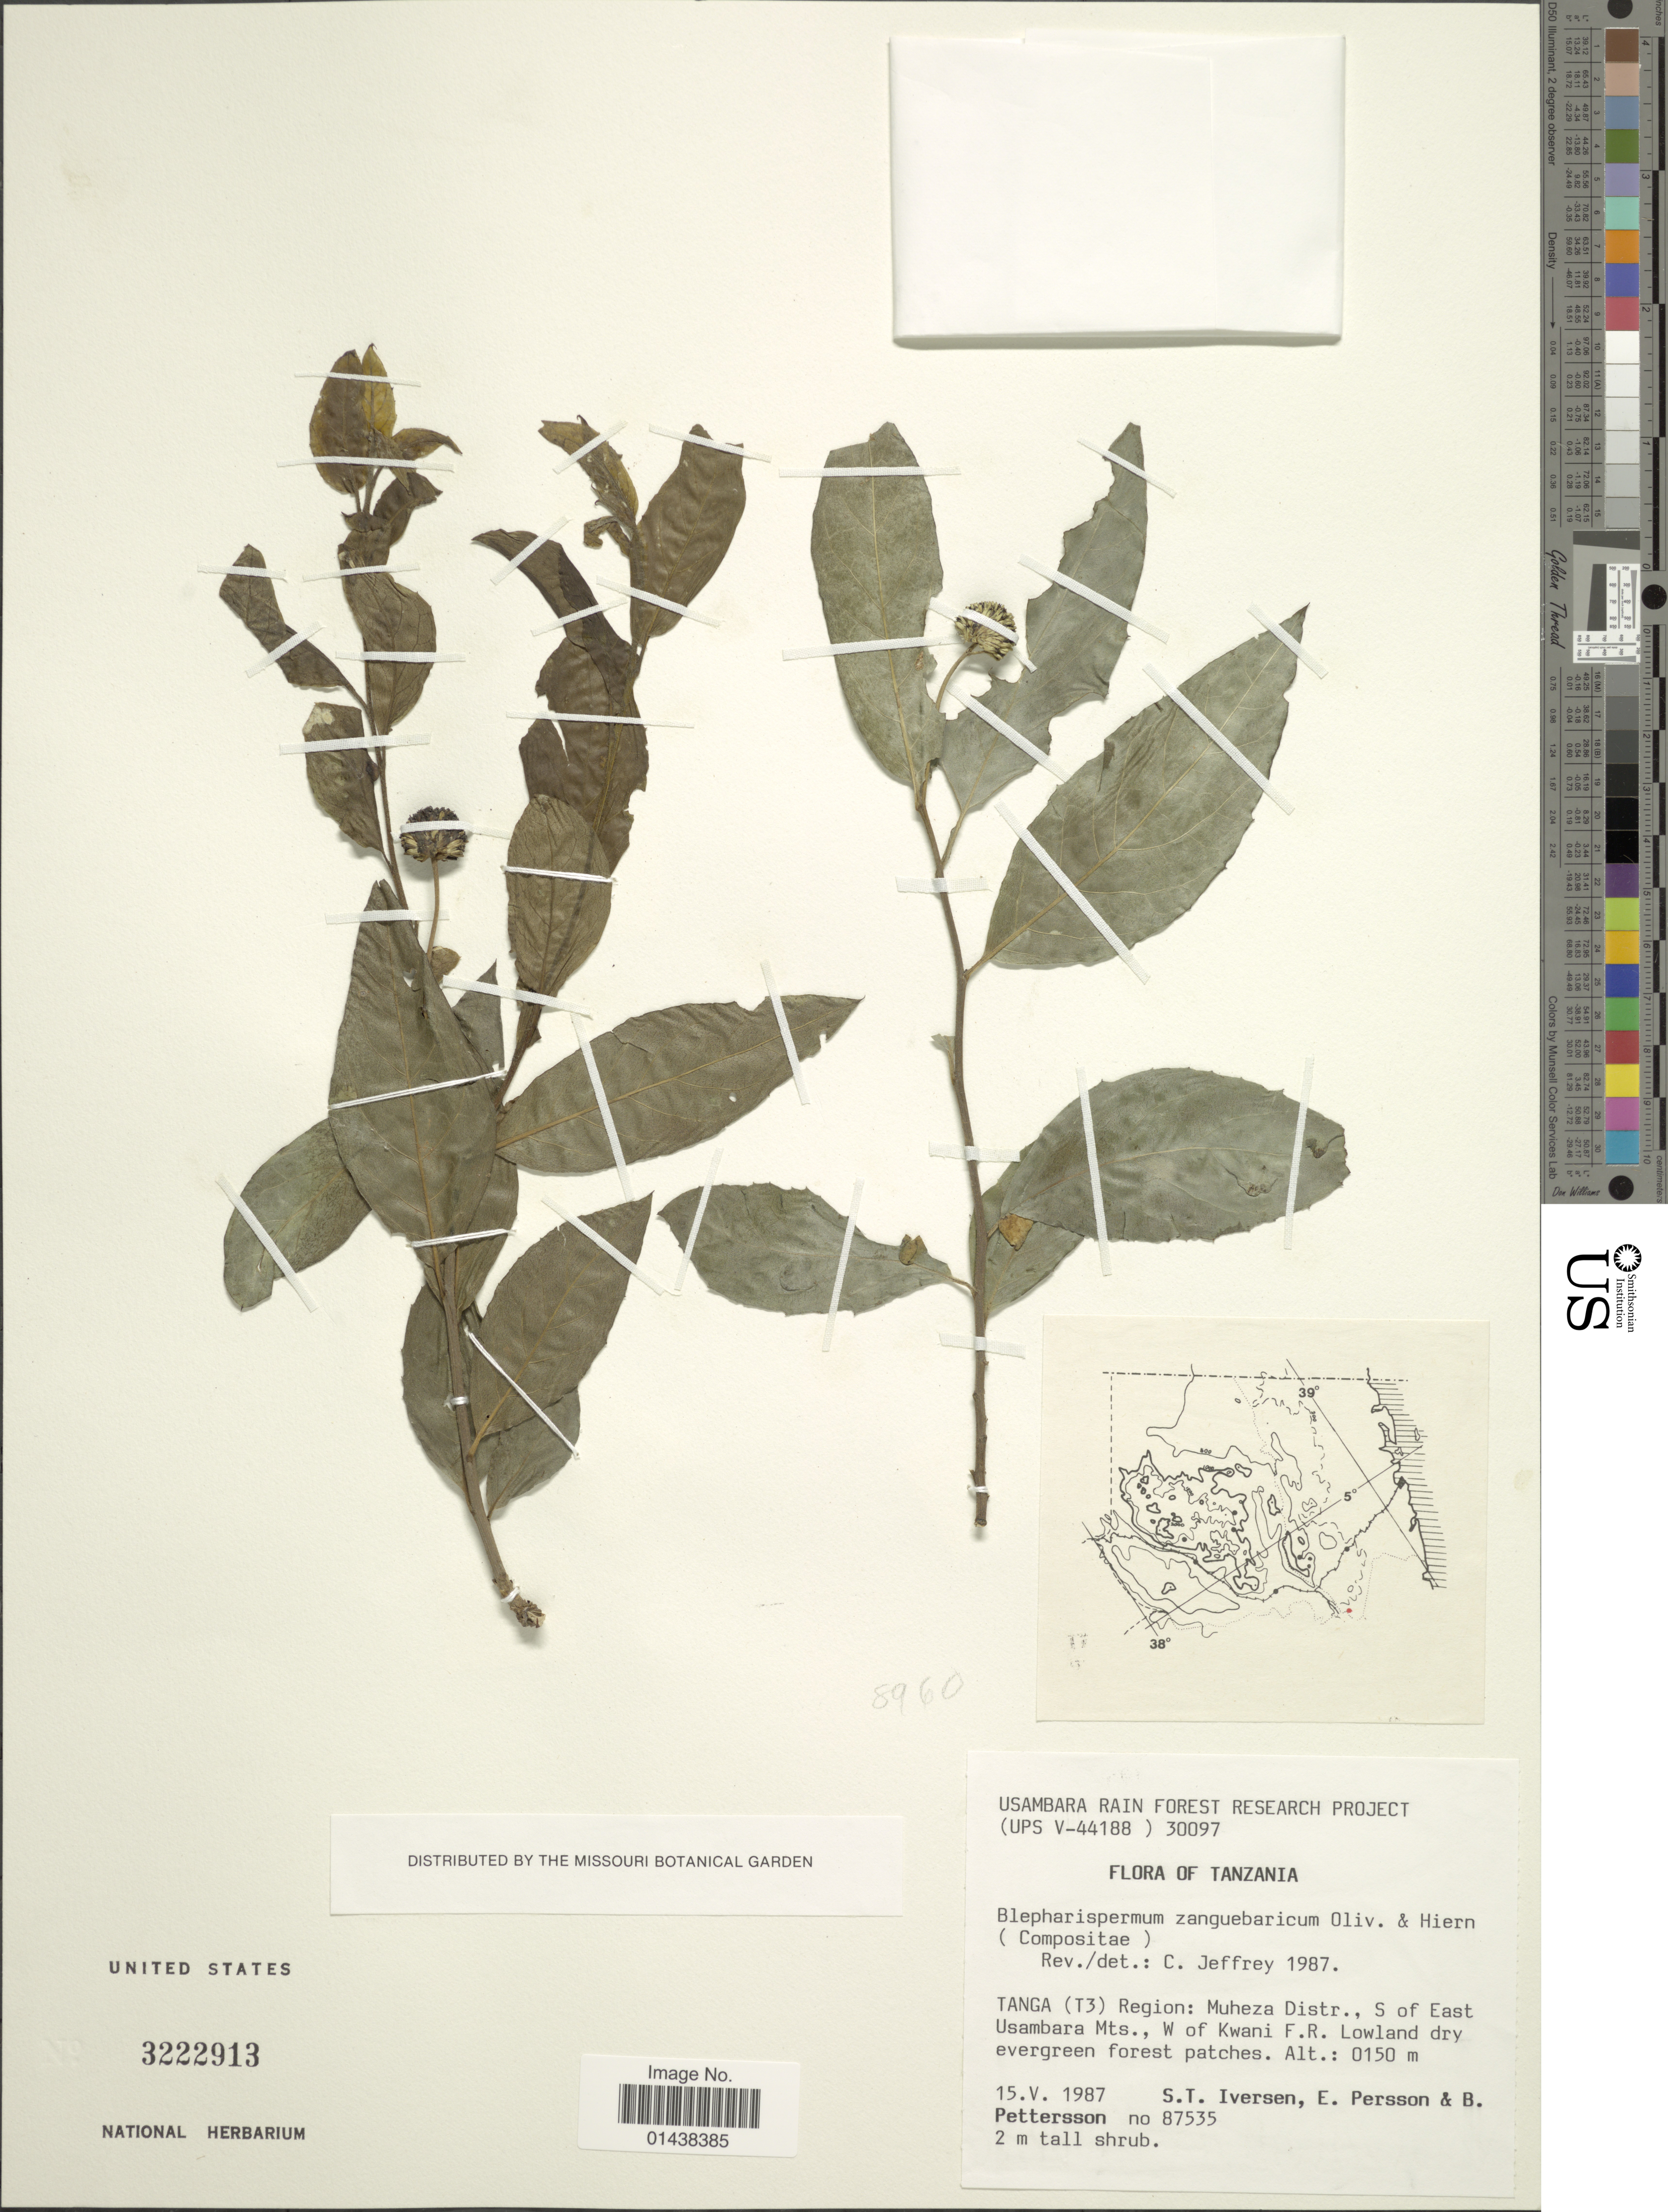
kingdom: Plantae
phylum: Tracheophyta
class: Magnoliopsida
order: Asterales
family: Asteraceae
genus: Blepharispermum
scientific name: Blepharispermum zanguebaricum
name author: Oliv. & Hiern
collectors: S. Iversen, E. Persson & B. Pettersson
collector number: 87535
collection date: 1987-05-15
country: Tanzania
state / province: Tanga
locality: Muheza Distr., S of East Usambara Mts., W of Kwani F.R. Lowland dry evergreen forest patches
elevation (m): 150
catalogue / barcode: US 3222913